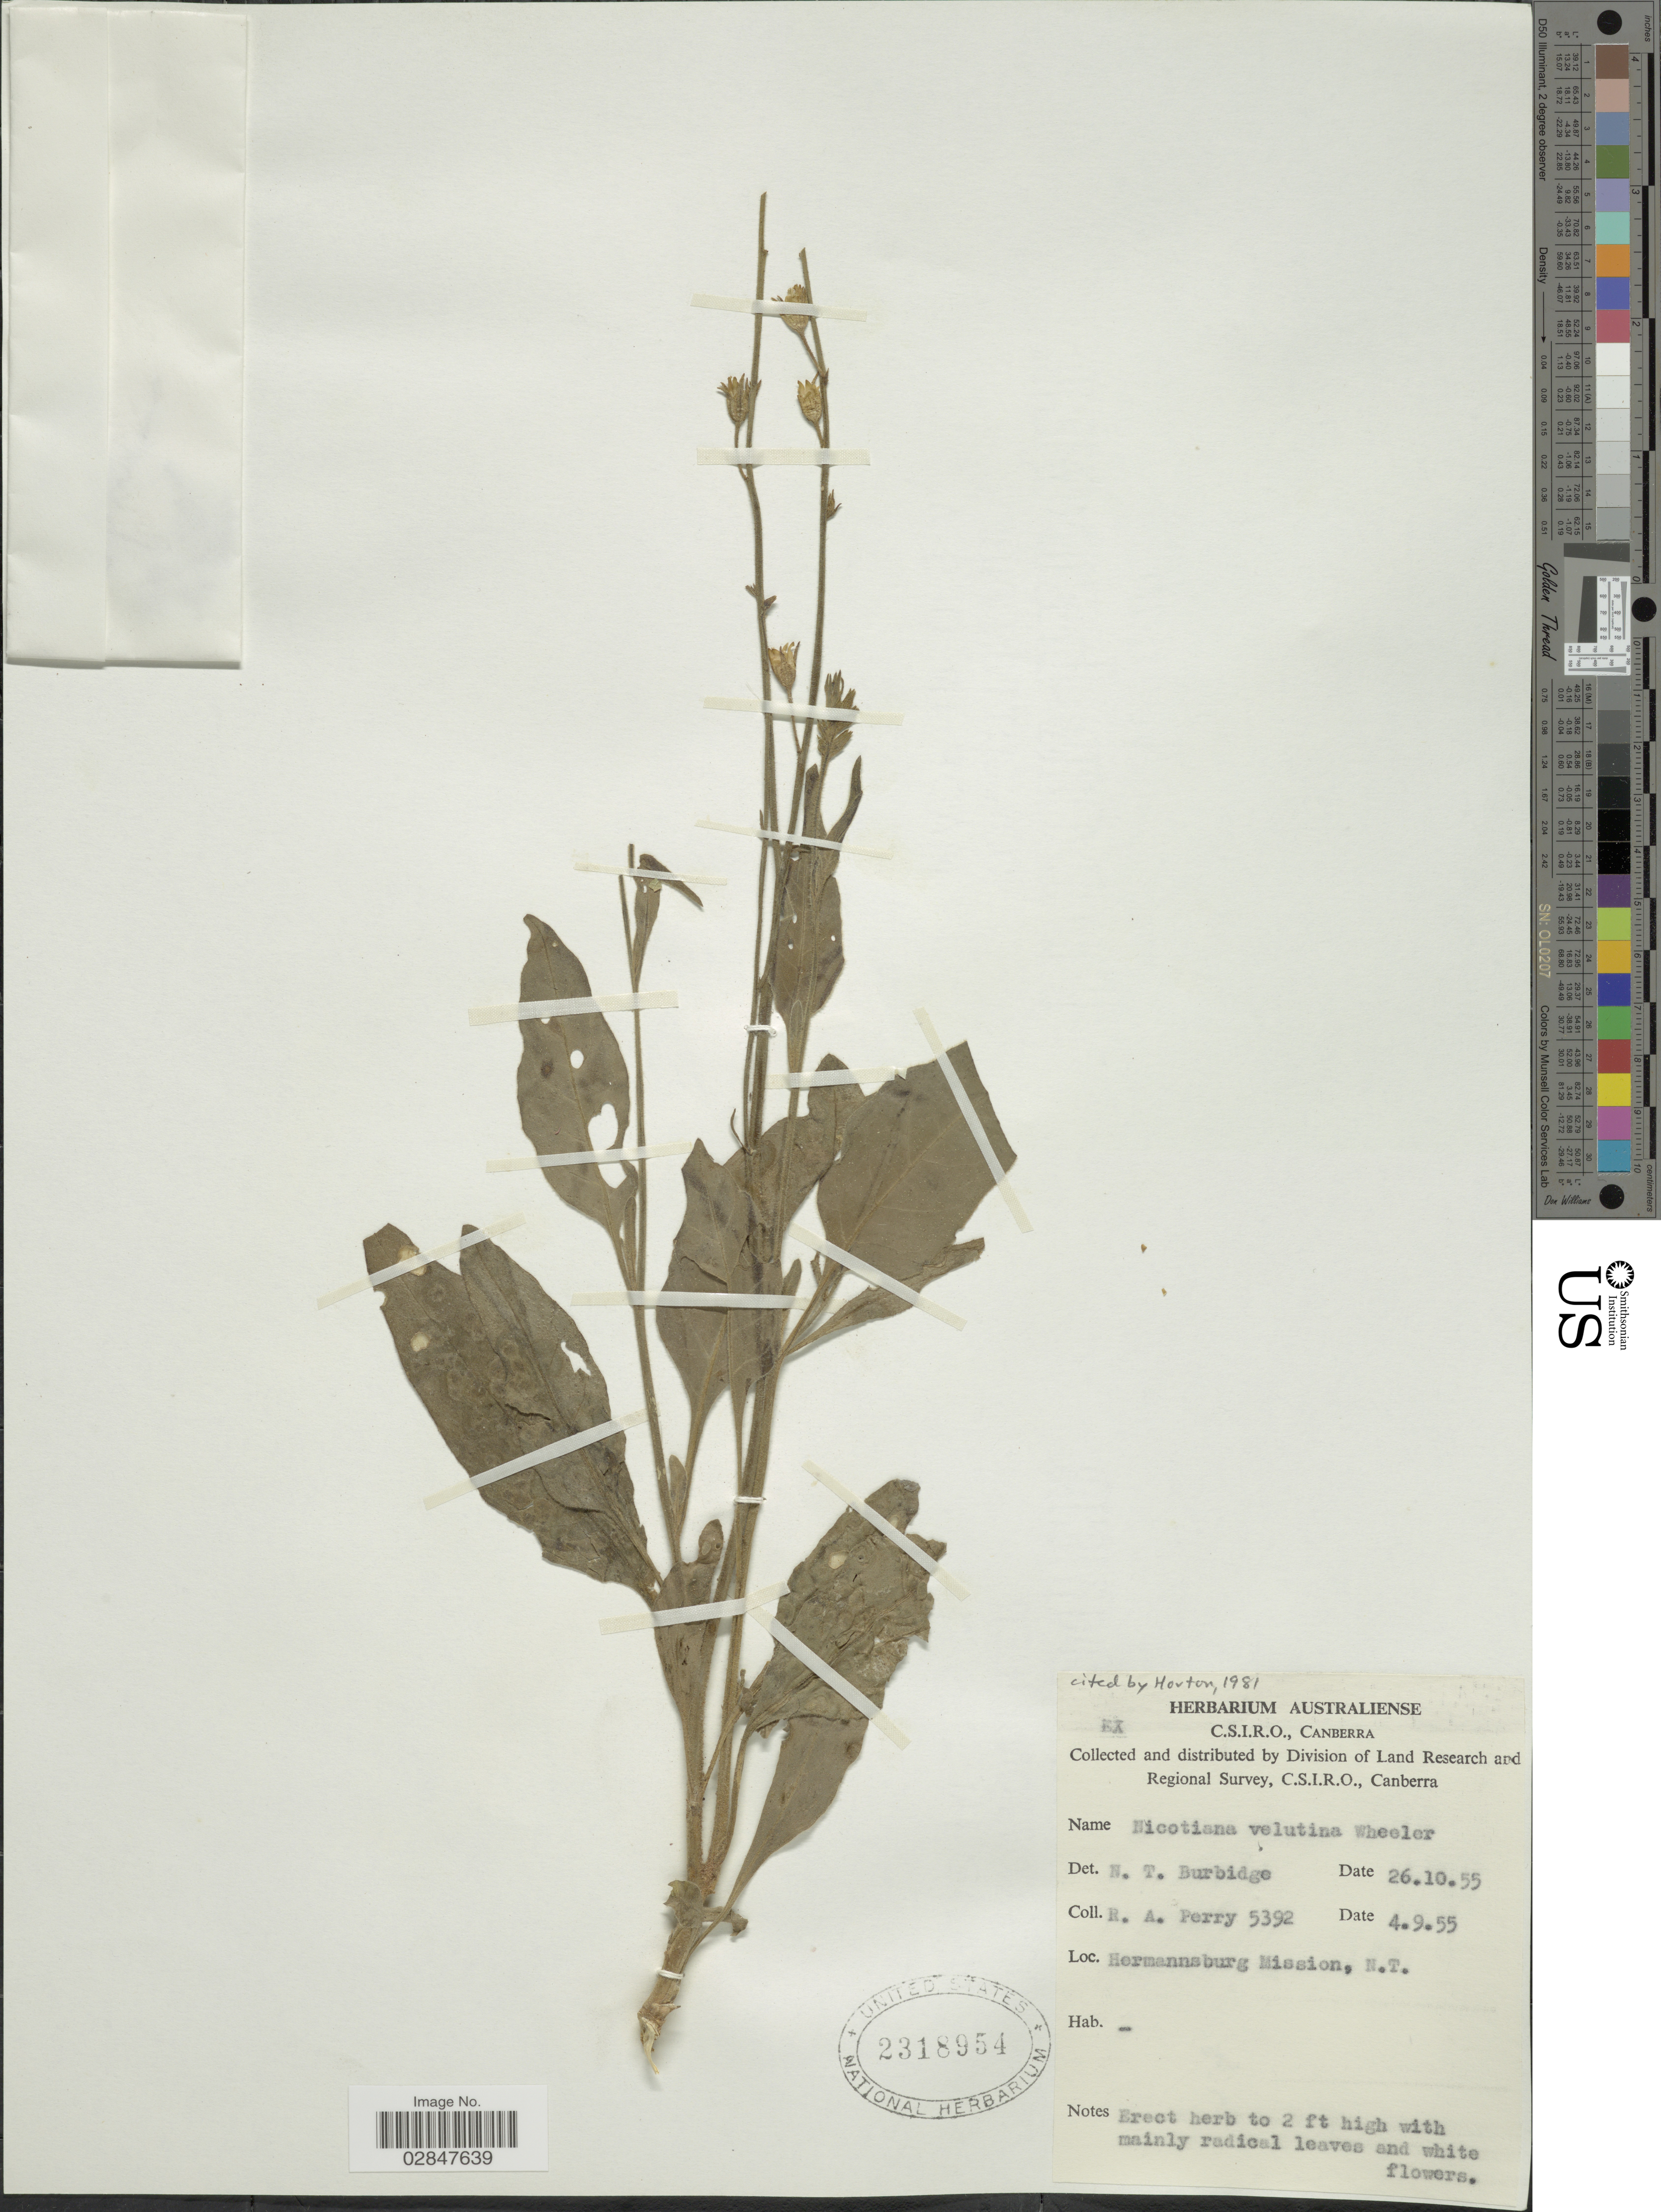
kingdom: Plantae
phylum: Tracheophyta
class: Magnoliopsida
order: Solanales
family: Solanaceae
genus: Nicotiana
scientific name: Nicotiana velutina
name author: H.-M. Wheeler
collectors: Perry, R. A.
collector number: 5392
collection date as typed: Transcribed d/m/y: 4/9/55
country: Australia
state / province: Northern Territory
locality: Hermannsburg Mission.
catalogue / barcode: US 2318954